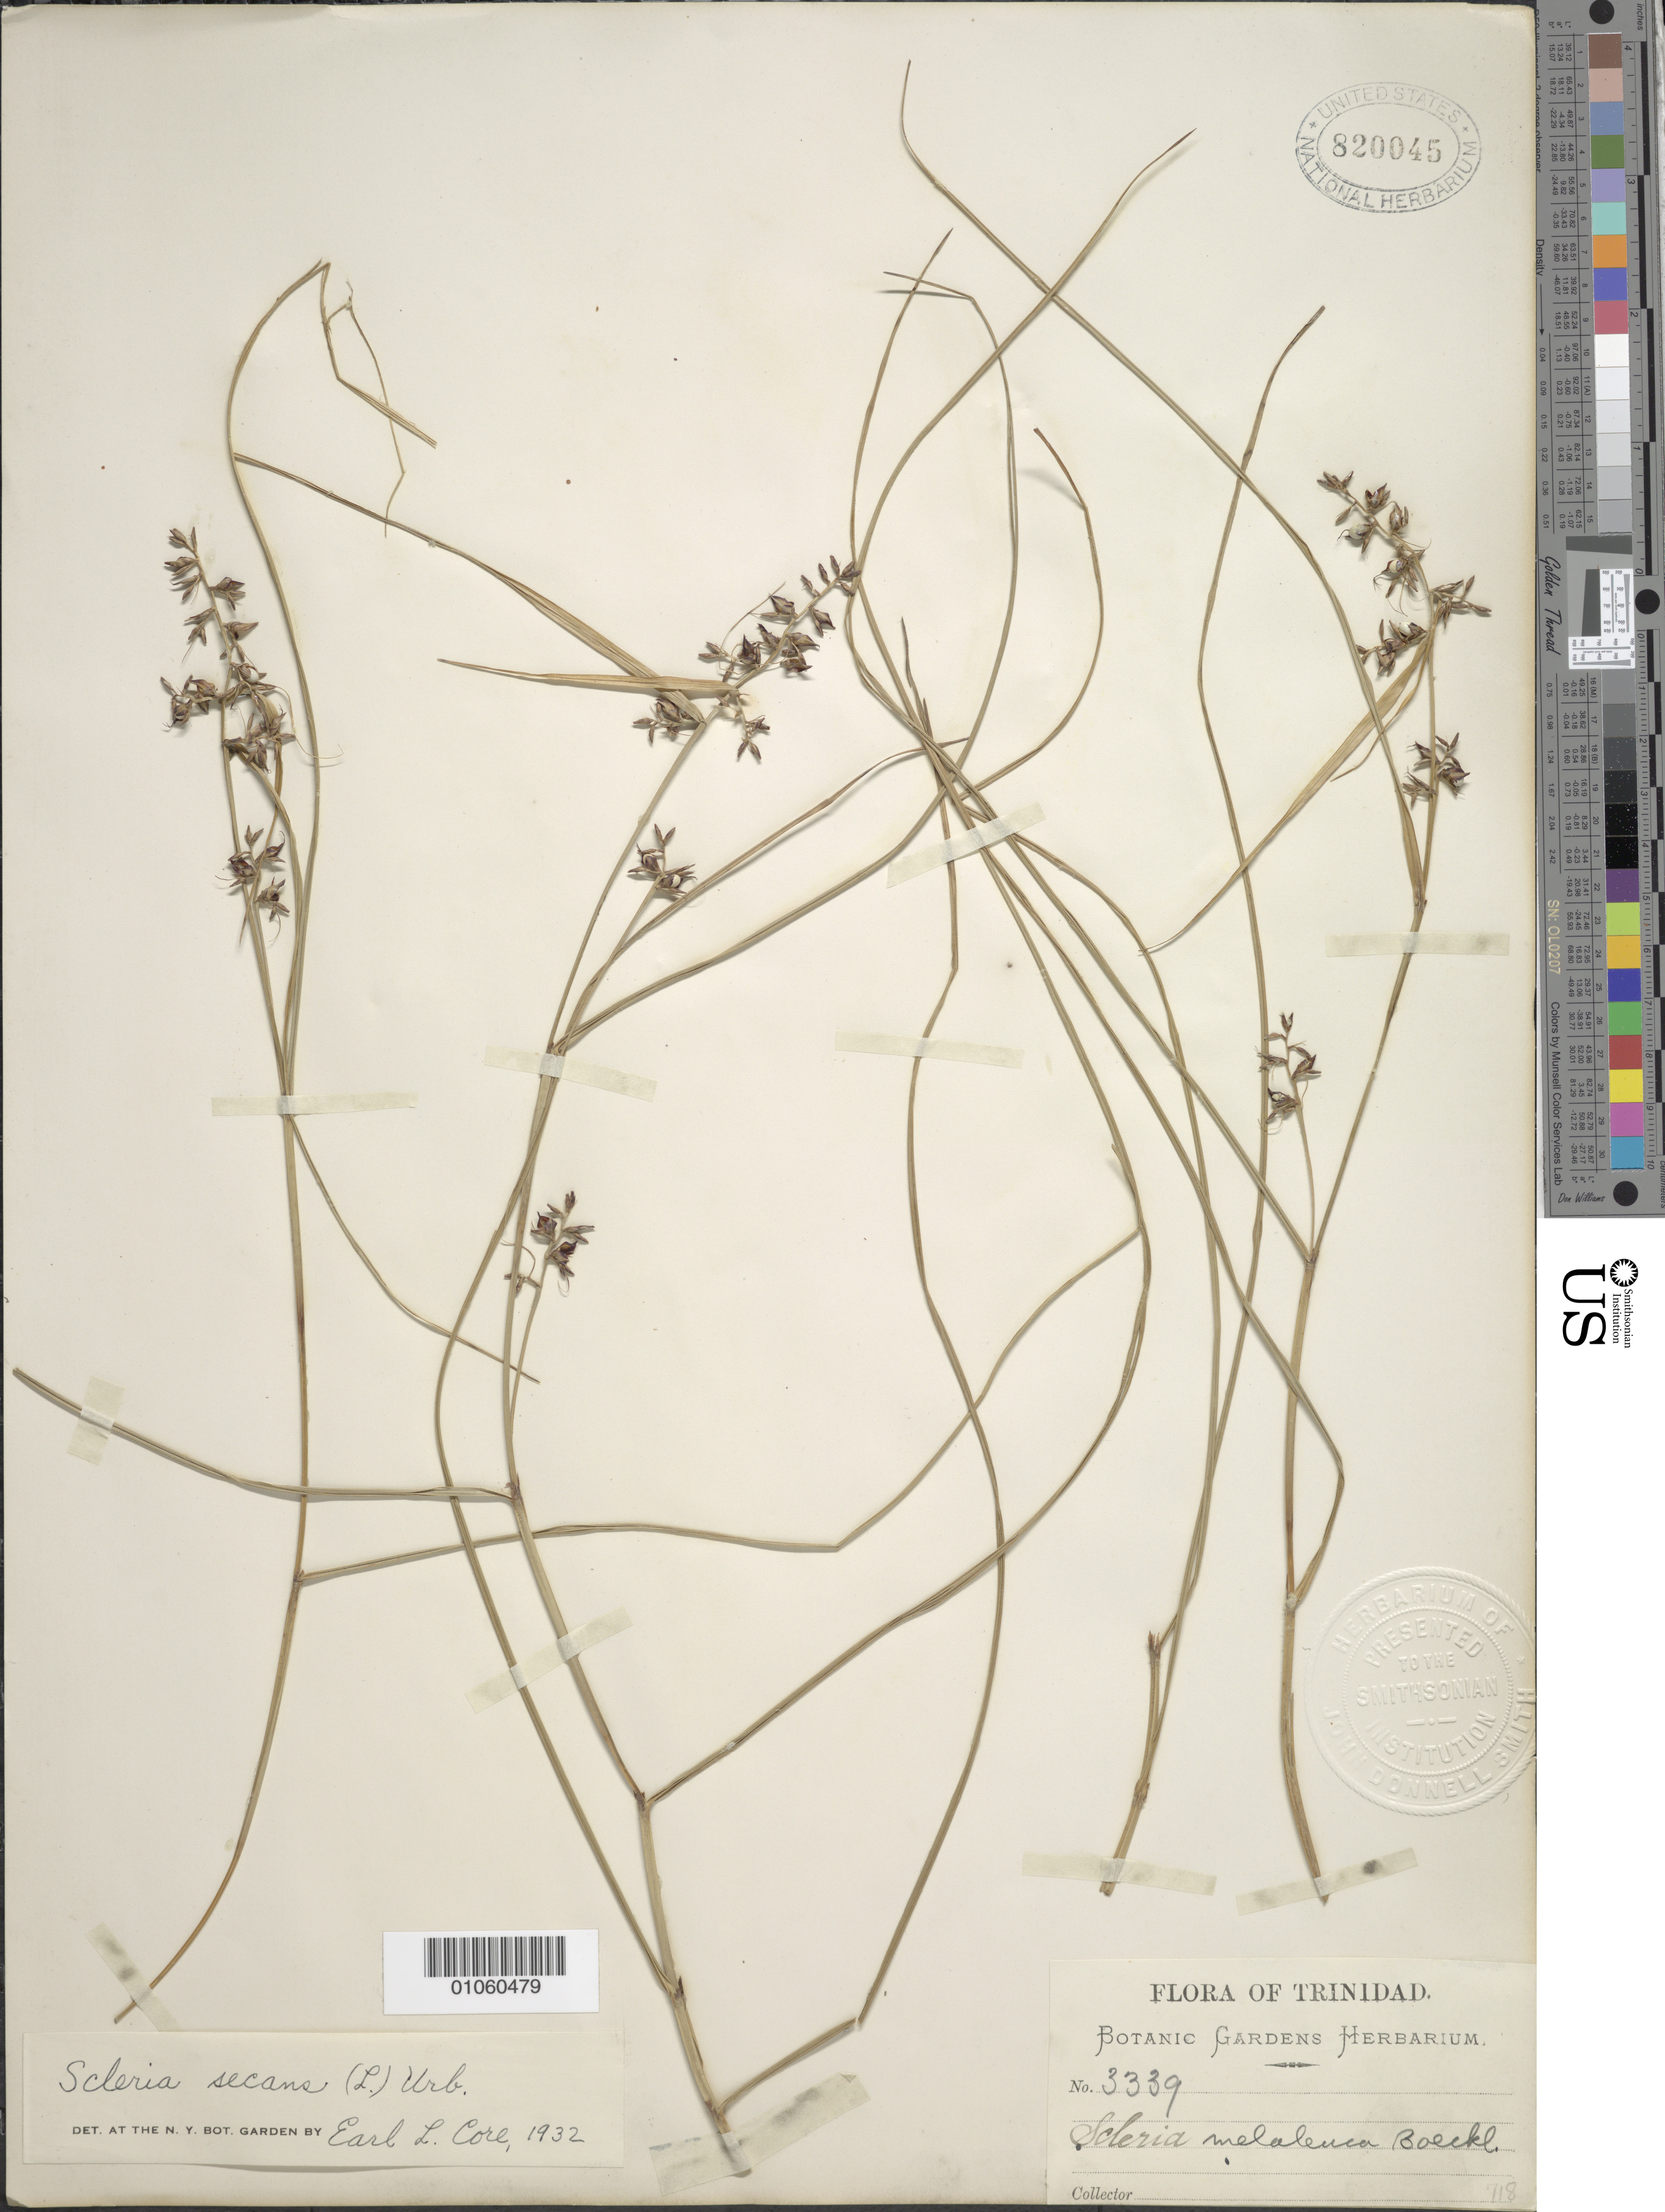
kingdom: Plantae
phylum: Tracheophyta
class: Liliopsida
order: Poales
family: Cyperaceae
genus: Scleria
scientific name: Scleria secans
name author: (L.) Urb.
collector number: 3339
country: Trinidad and Tobago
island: Trinidad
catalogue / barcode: US 820045